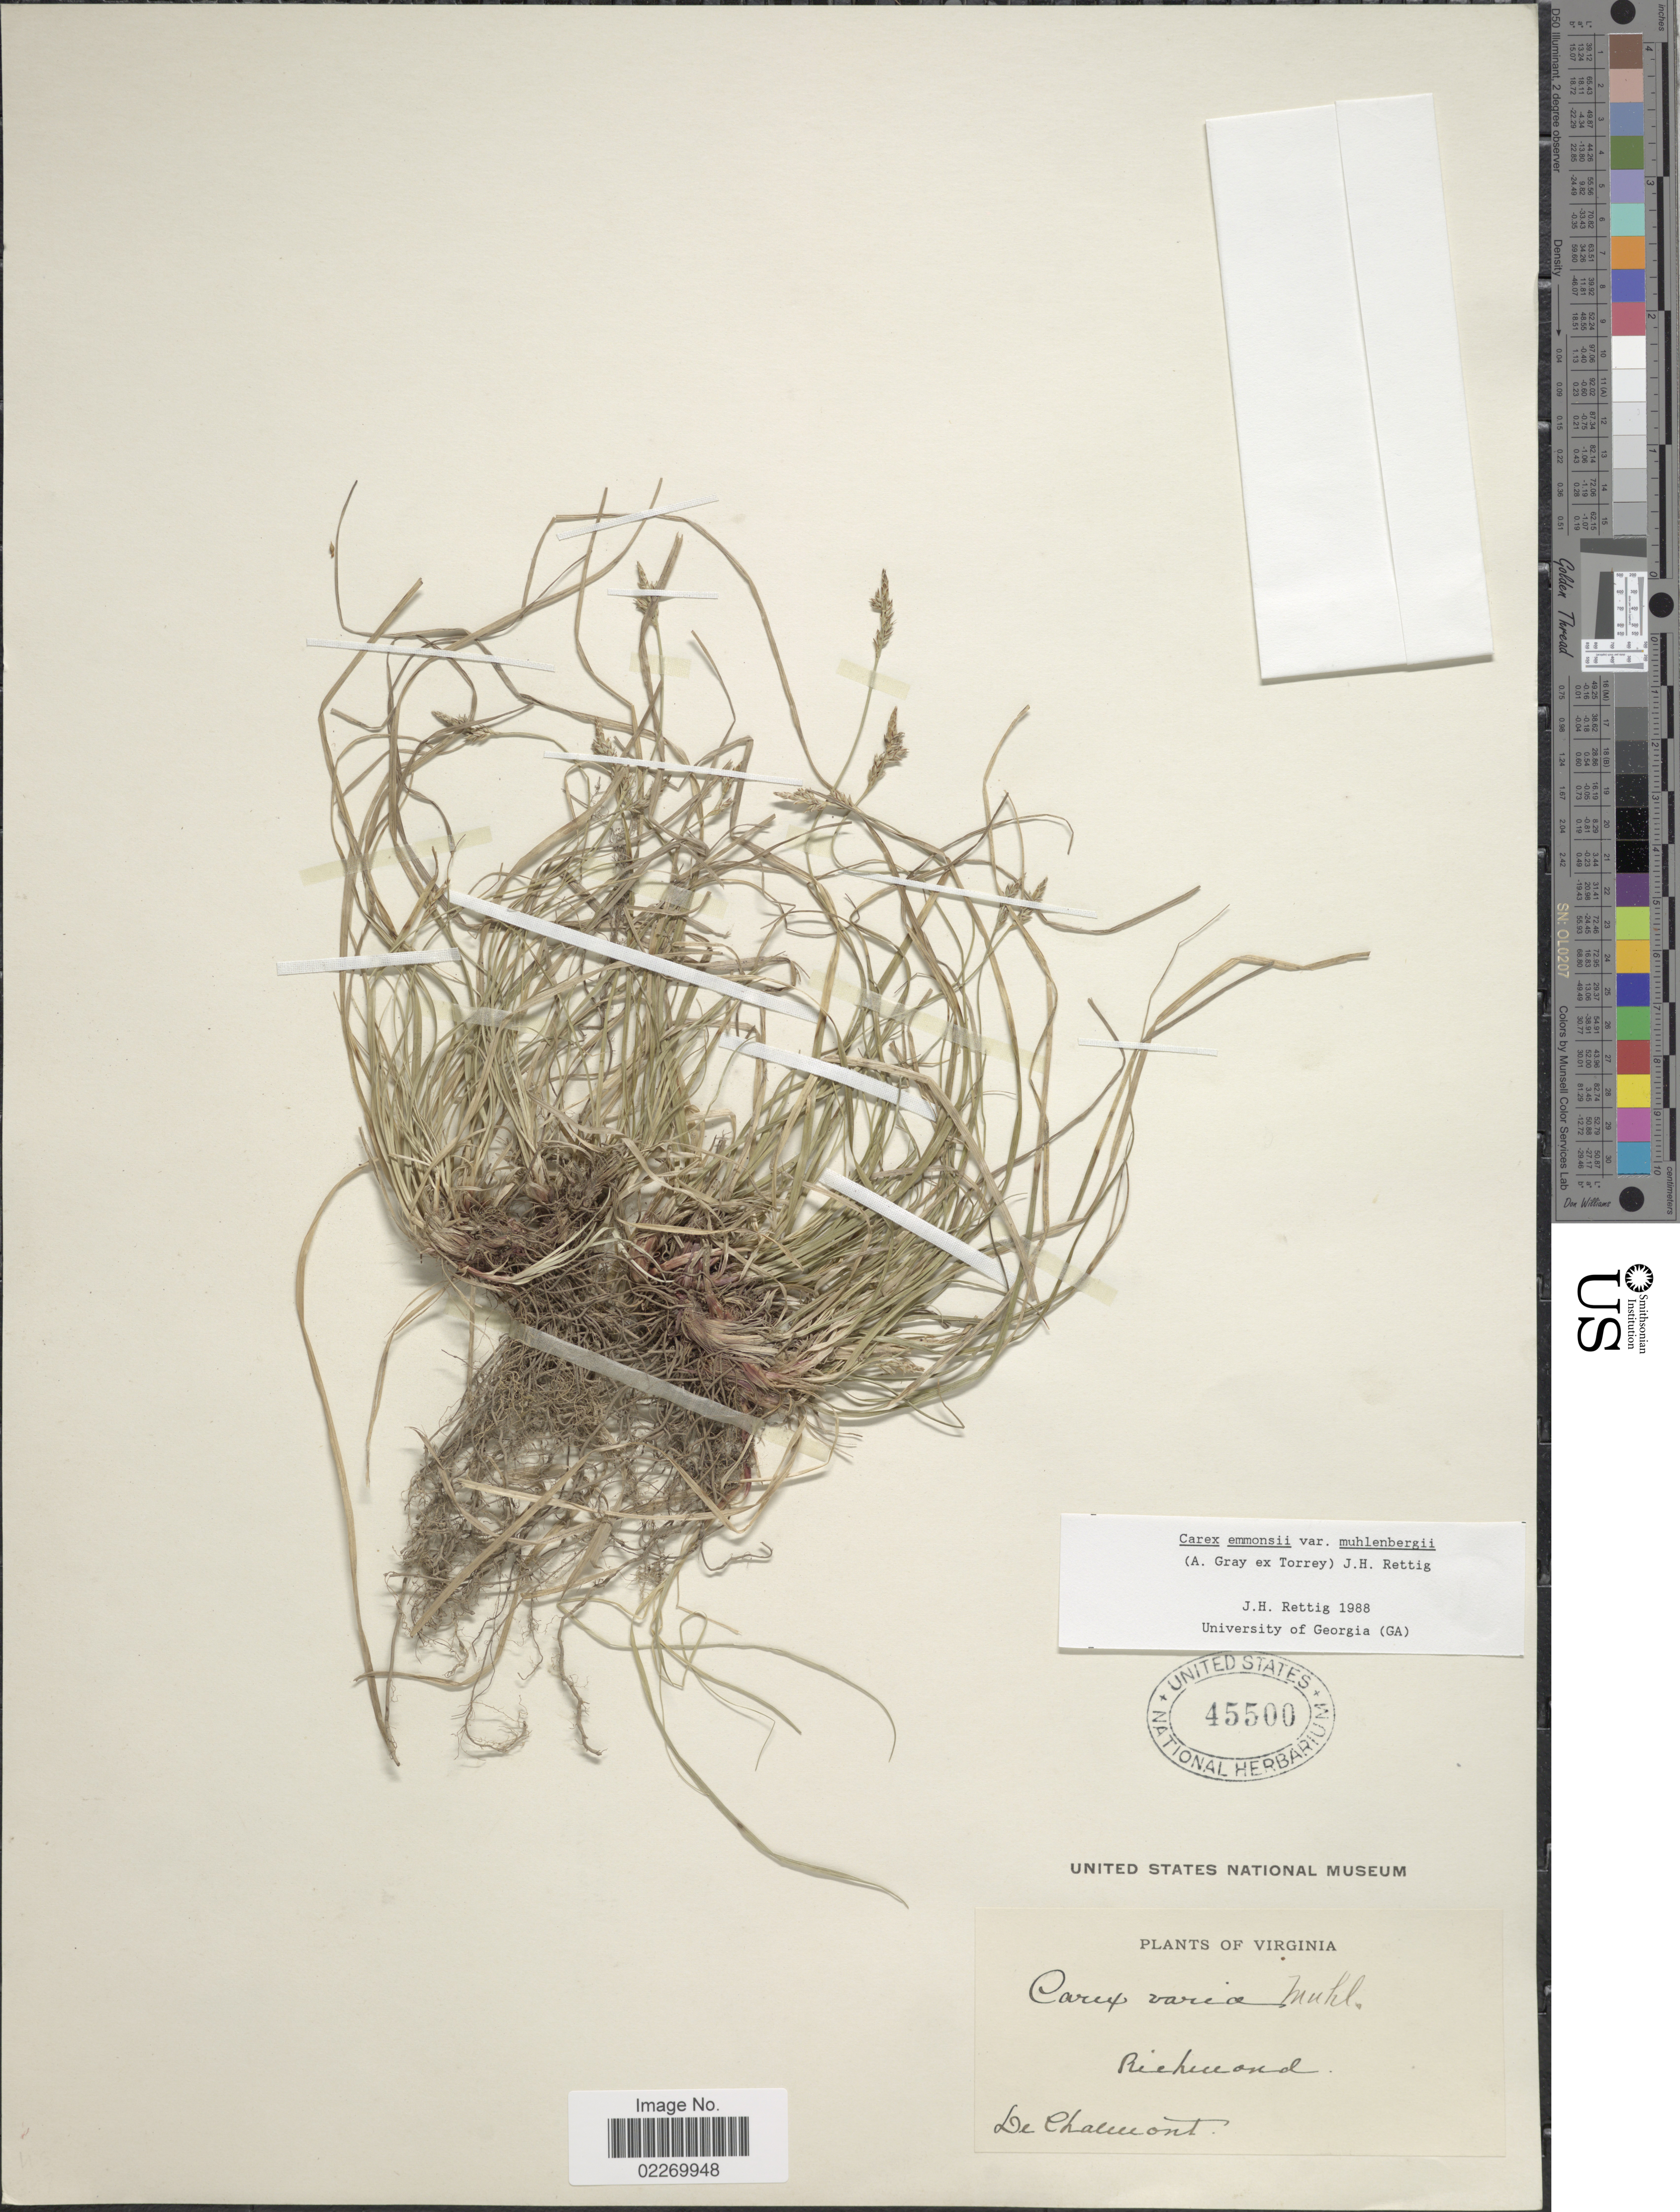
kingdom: Plantae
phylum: Tracheophyta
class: Liliopsida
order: Poales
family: Cyperaceae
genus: Carex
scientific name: Carex albicans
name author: Willd. ex Spreng.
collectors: De Chalmot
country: United States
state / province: Virginia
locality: Richmond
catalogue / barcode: US 45500